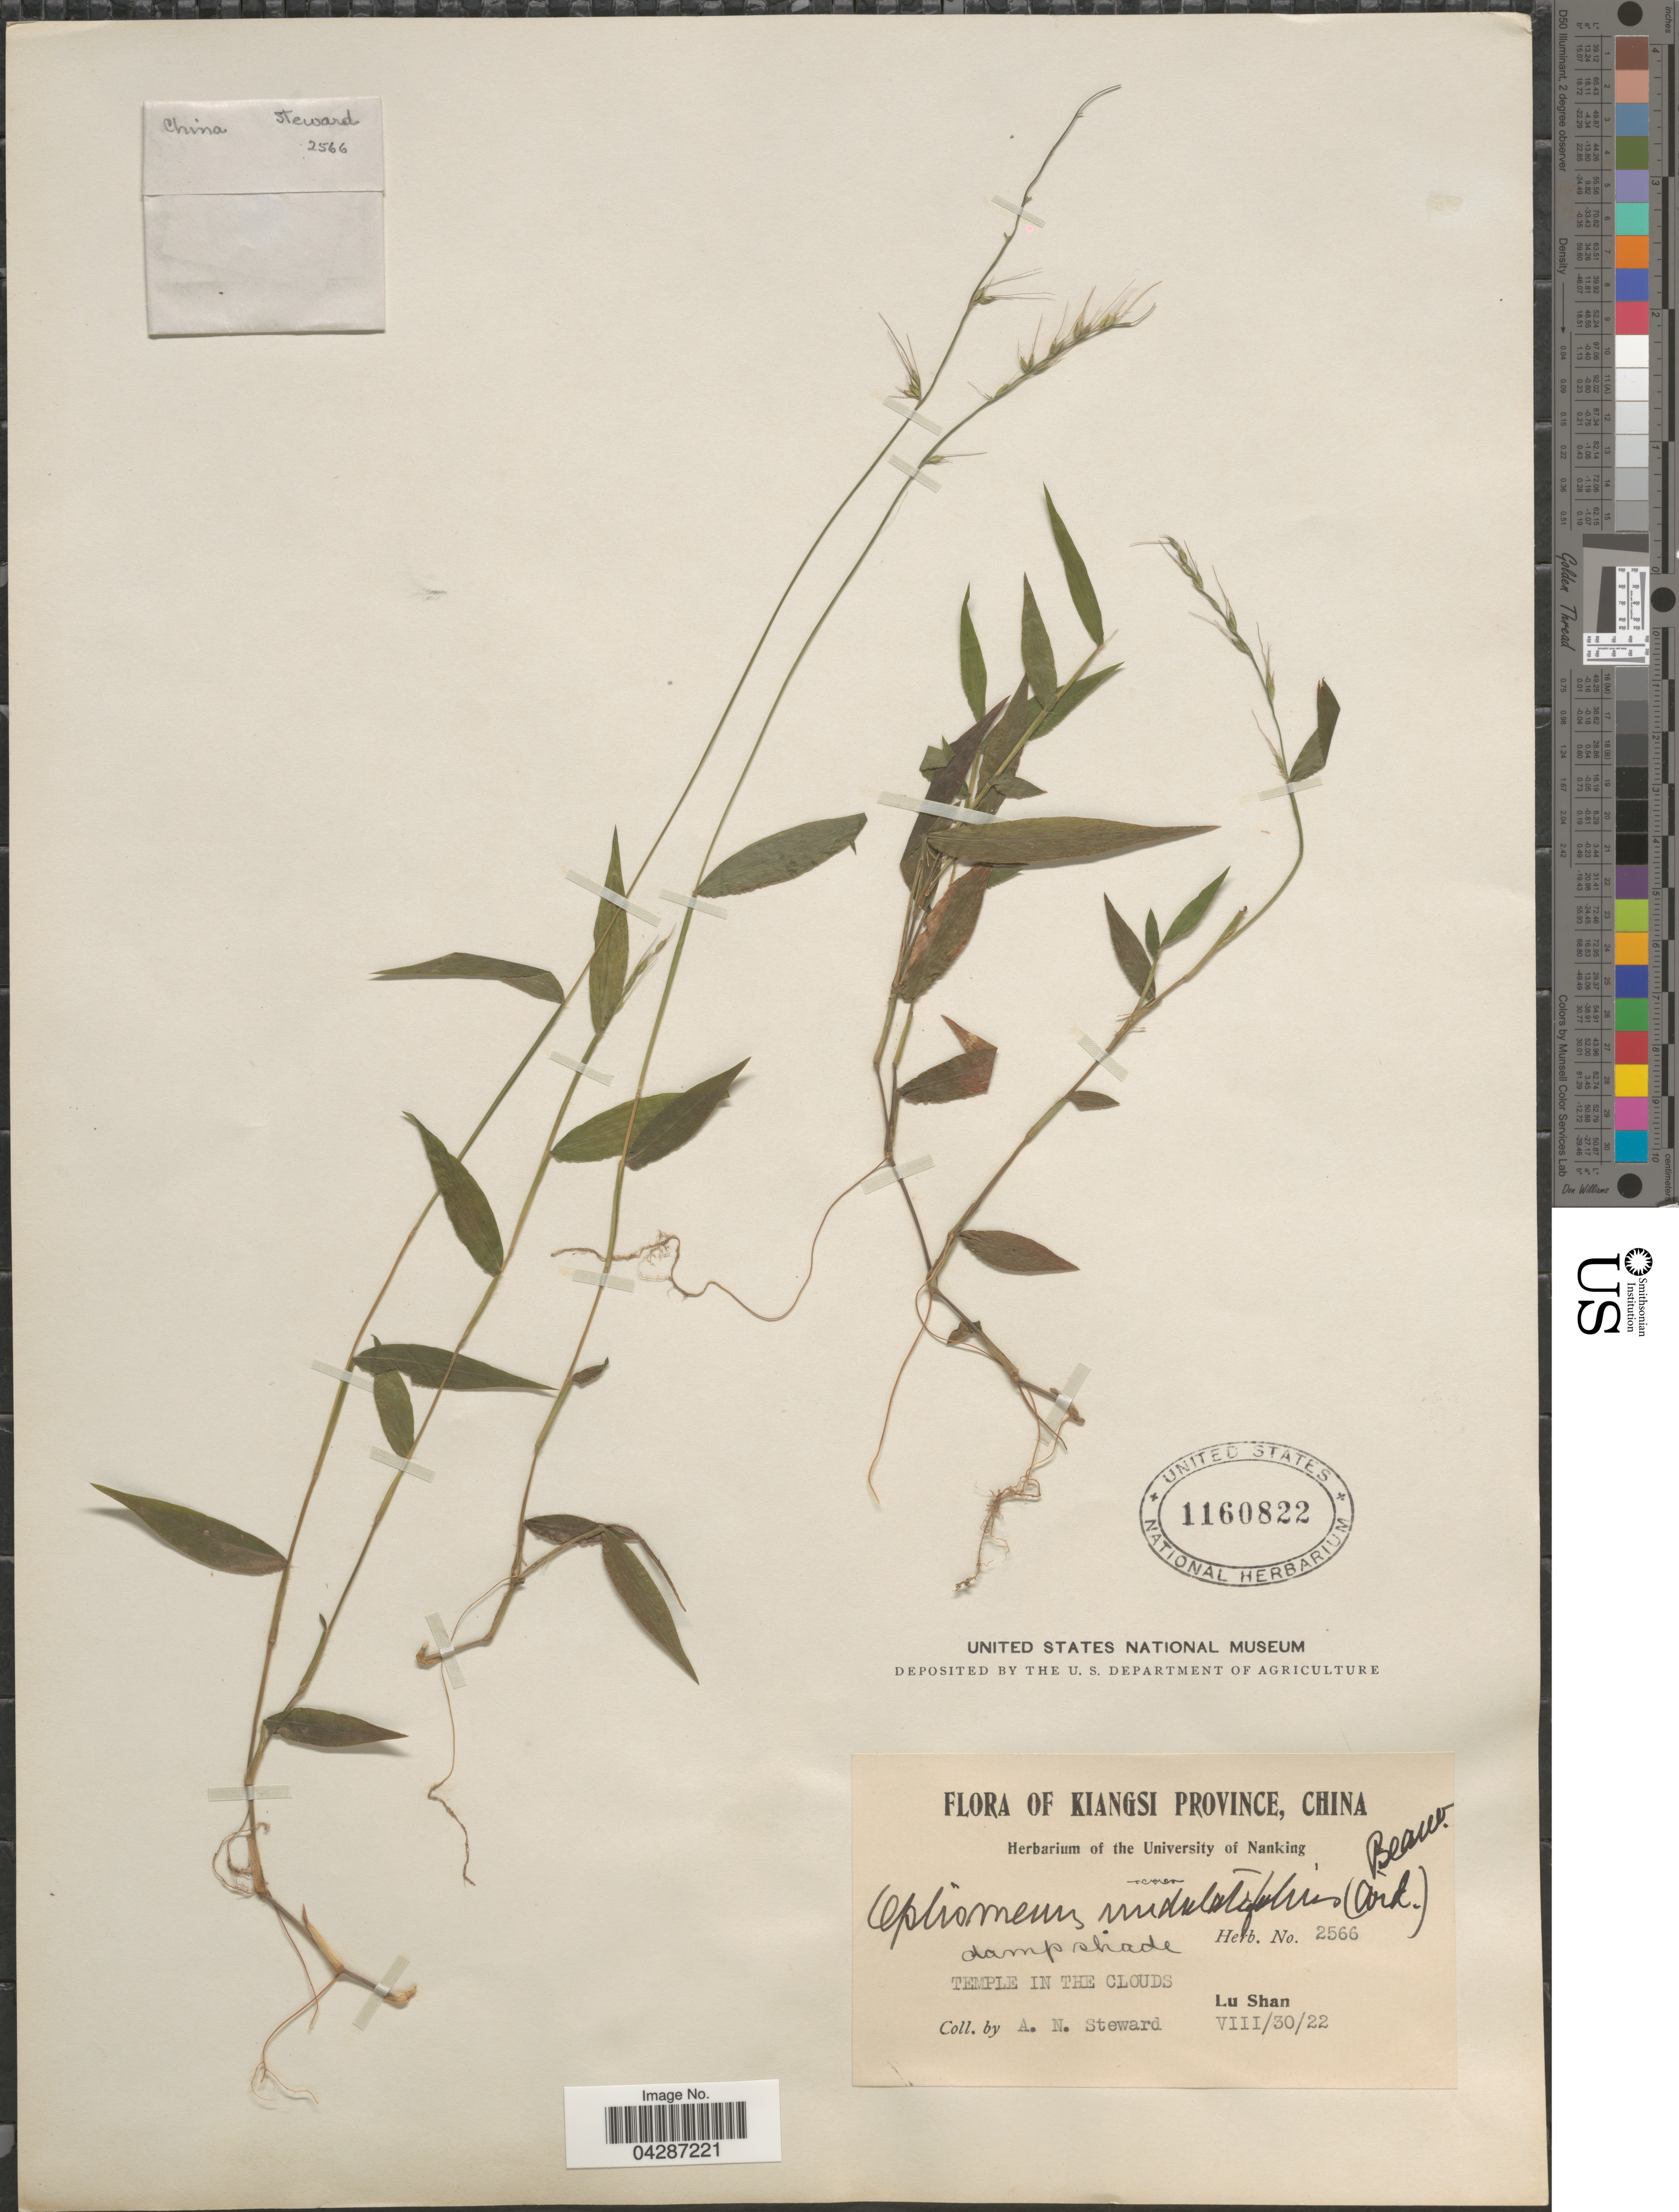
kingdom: Plantae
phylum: Tracheophyta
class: Liliopsida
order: Poales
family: Poaceae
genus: Oplismenus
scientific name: Oplismenus undulatifolius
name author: (Ard.) P. Beauv.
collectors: A. N. Steward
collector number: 2566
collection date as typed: Transcribed d/m/y: 30/8/22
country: China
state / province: Jiangxi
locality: Kiangsi Province. Damp shade. Temple in the clouds. Lu Shan.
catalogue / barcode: US 1160822